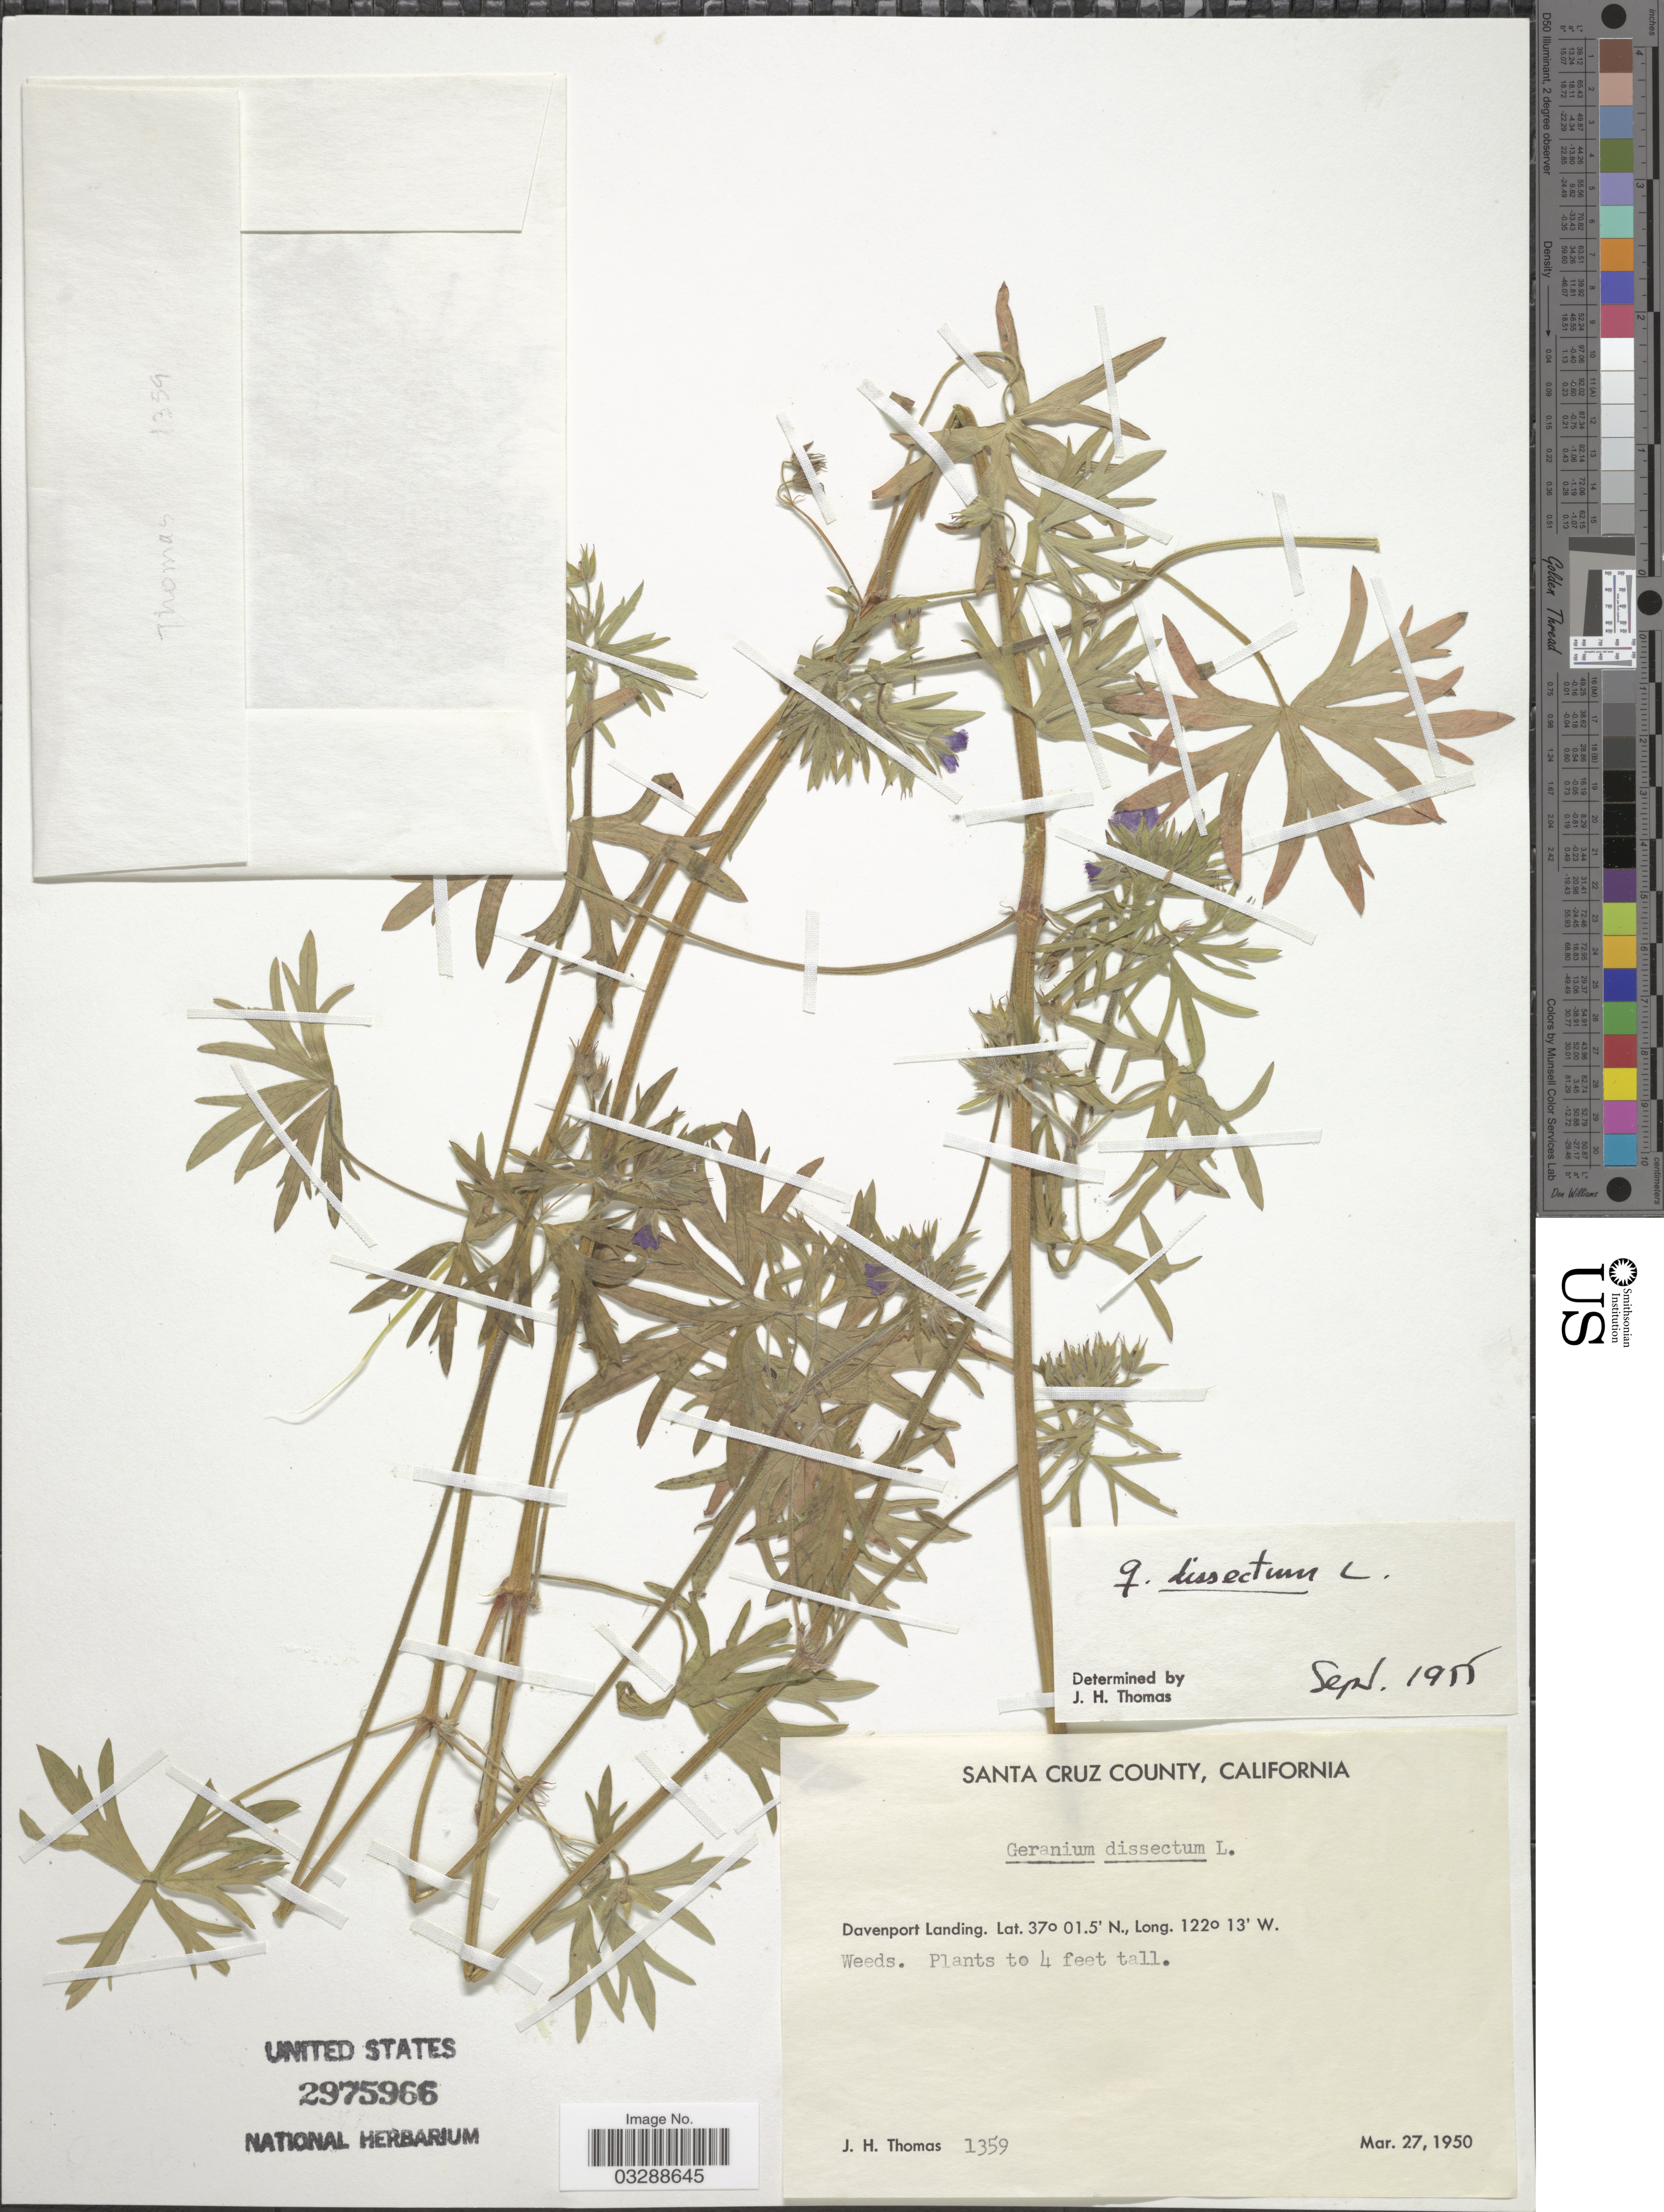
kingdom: Plantae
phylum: Tracheophyta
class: Magnoliopsida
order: Geraniales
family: Geraniaceae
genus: Geranium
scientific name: Geranium dissectum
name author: L.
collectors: J. H. Thomas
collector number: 1359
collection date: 1950-03-27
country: United States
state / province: California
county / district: Santa Cruz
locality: Santa Cruz County, Davenport Landing.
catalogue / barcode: US 2975966